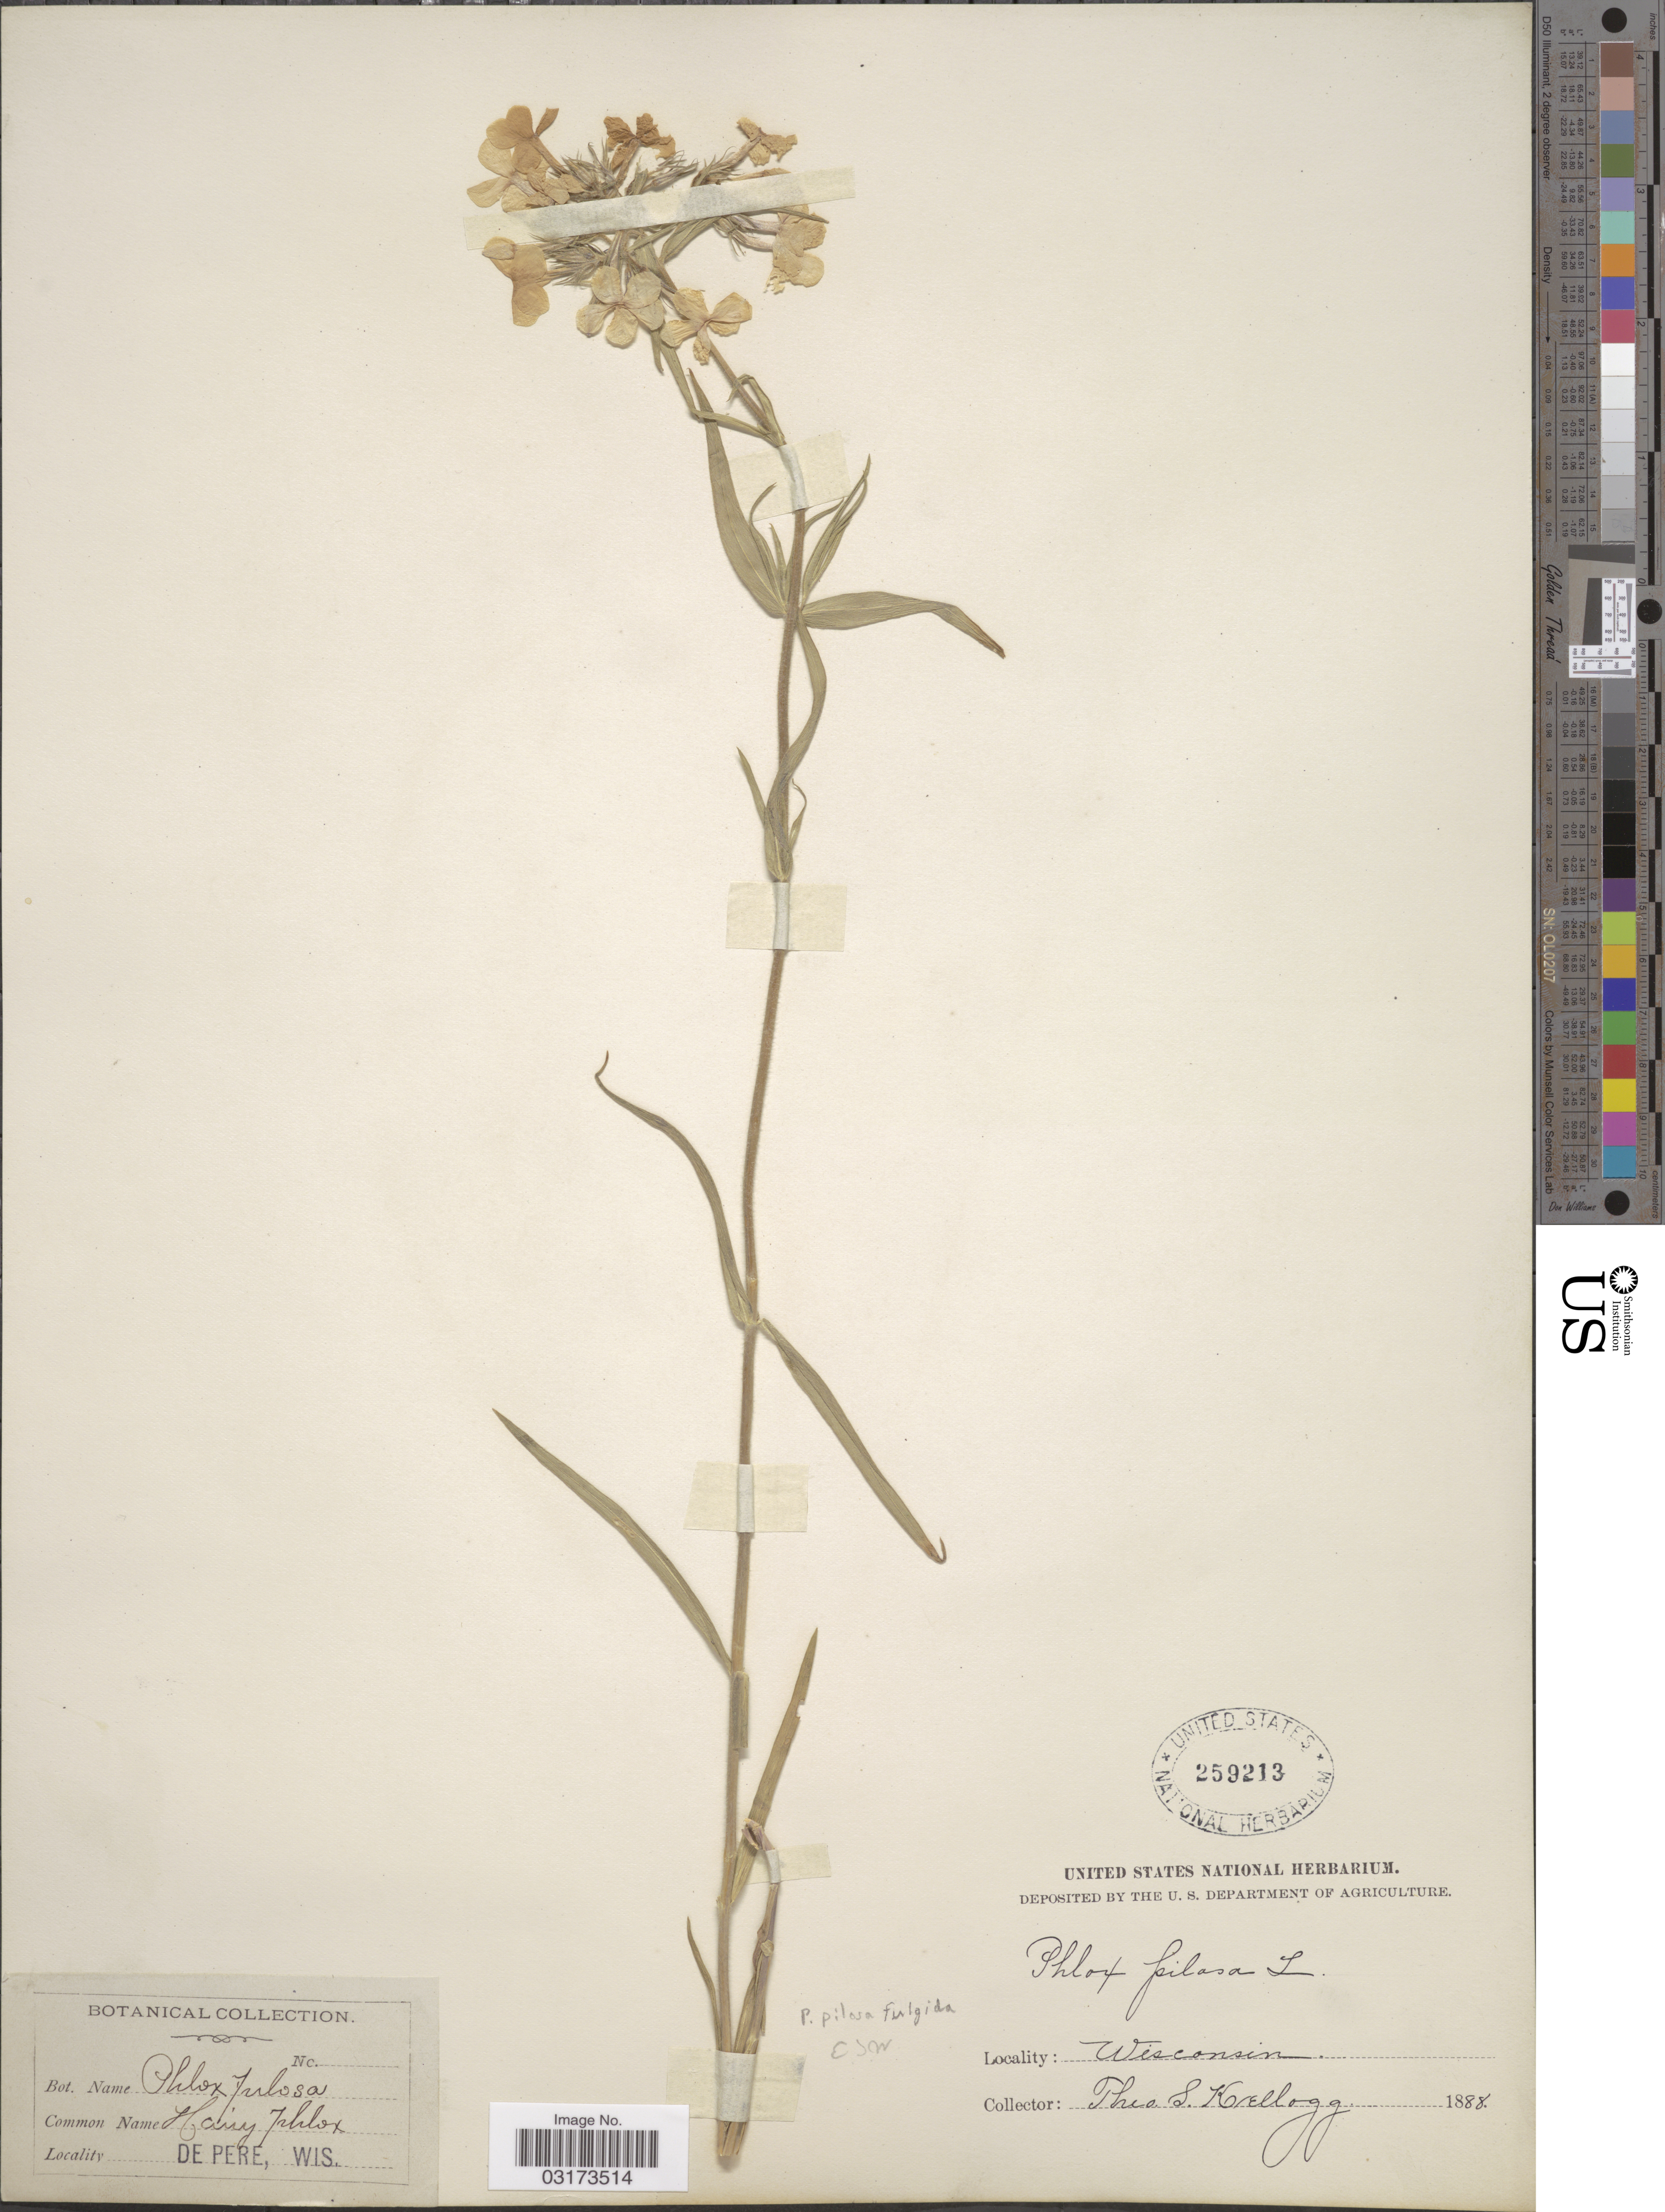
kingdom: Plantae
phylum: Tracheophyta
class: Magnoliopsida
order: Ericales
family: Polemoniaceae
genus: Phlox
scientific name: Phlox pilosa subsp. fulgida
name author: (Wherry) Wherry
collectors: T. S. Kellogg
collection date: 1888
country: United States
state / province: Wisconsin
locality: De Pere.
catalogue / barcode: US 259213